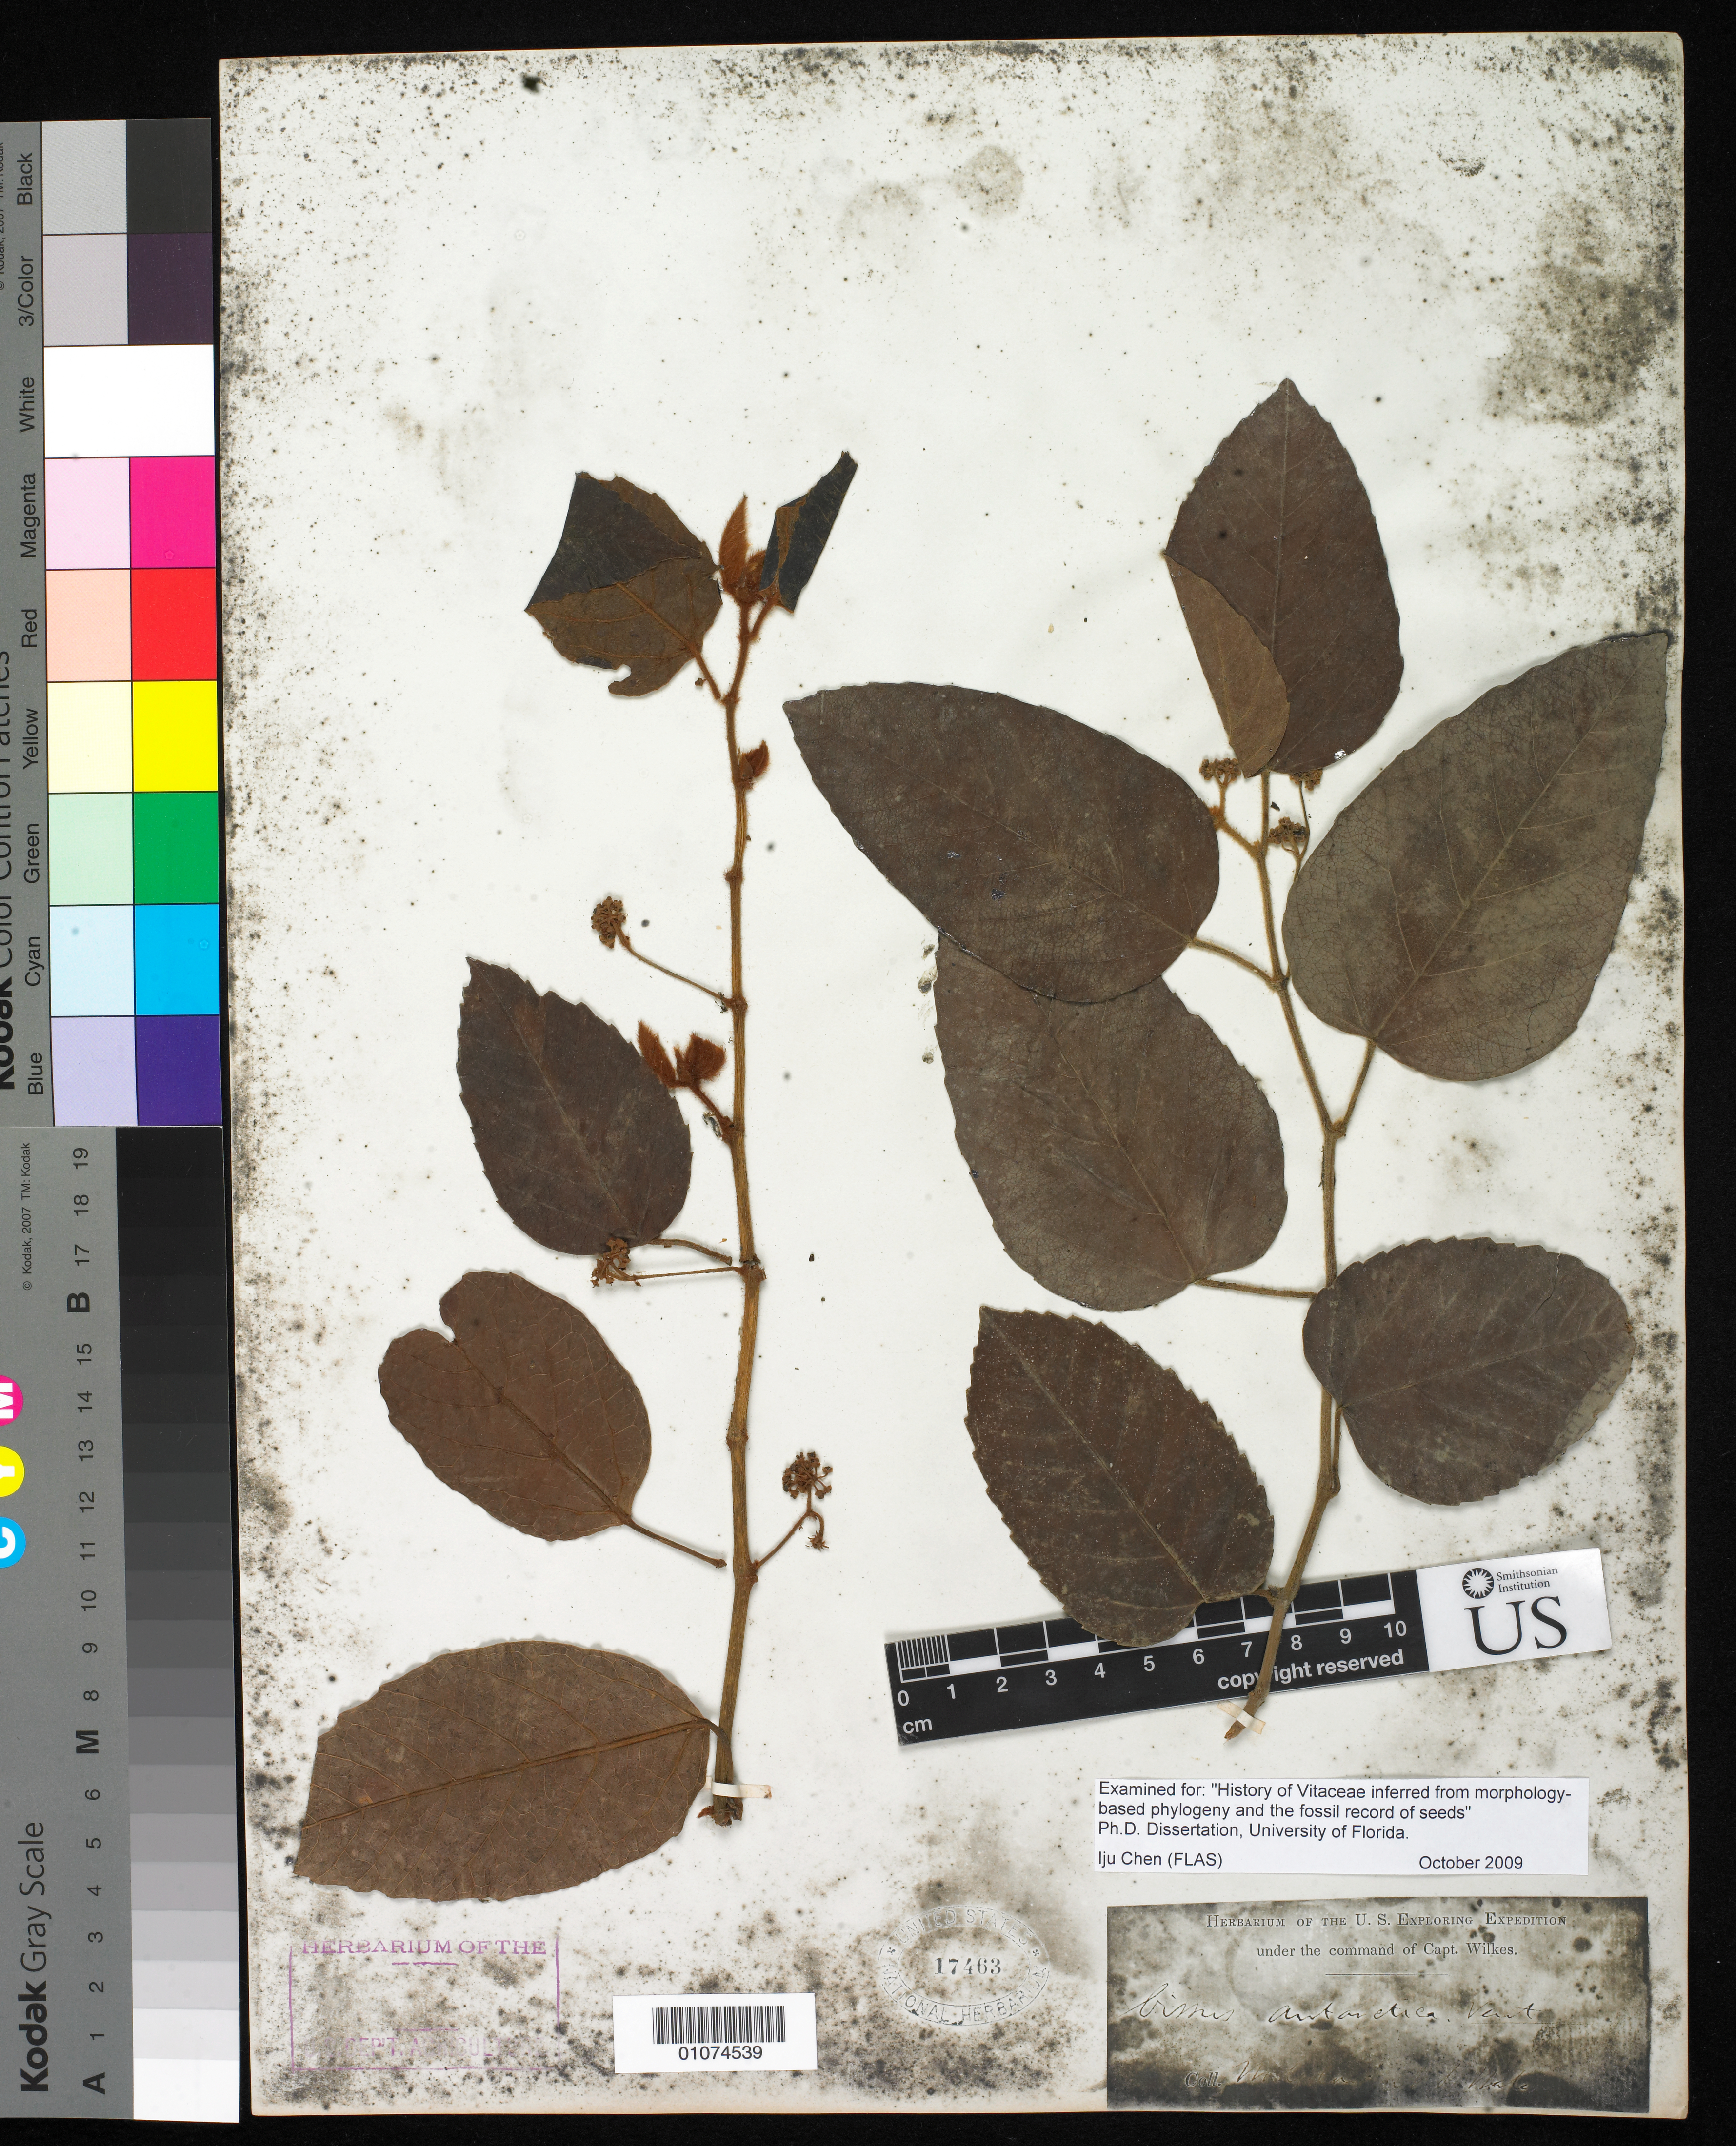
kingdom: Plantae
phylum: Tracheophyta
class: Magnoliopsida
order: Vitales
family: Vitaceae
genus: Cissus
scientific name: Cissus antarctica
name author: Vent.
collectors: Wilkes Explor. Exped.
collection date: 1838/1842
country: Australia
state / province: New South Wales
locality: New South Wales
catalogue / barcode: US 17463